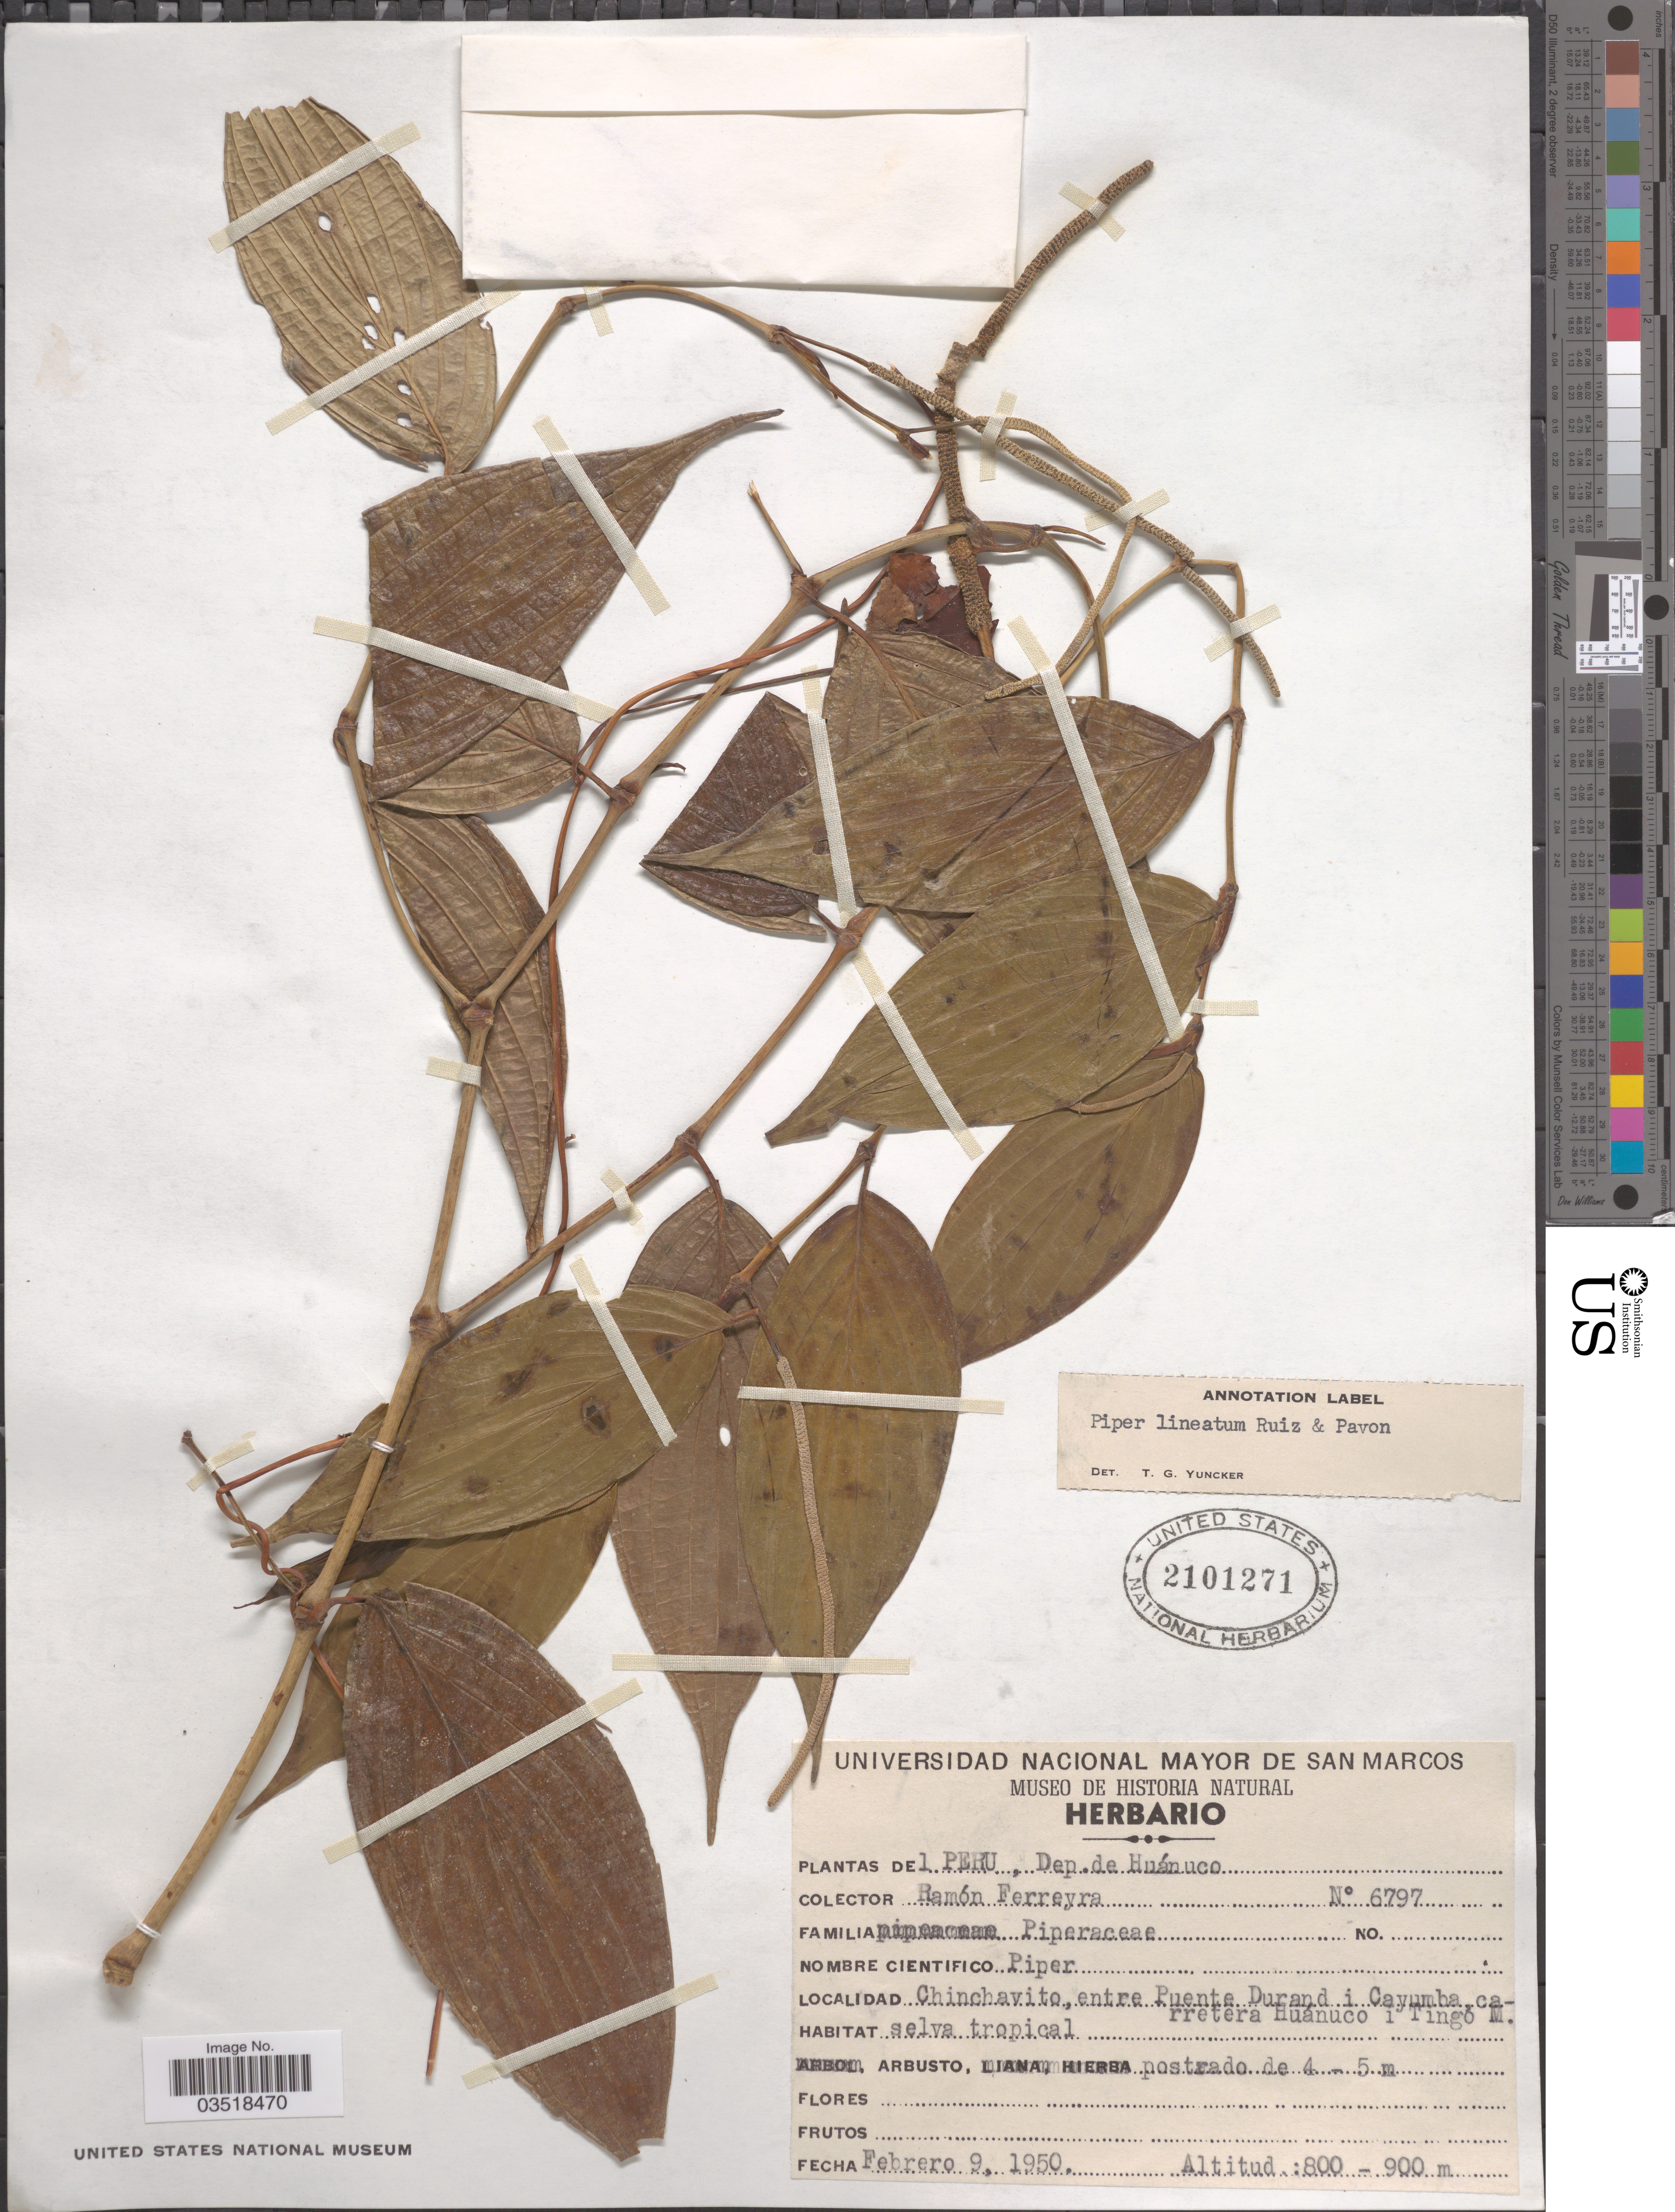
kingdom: Plantae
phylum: Tracheophyta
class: Magnoliopsida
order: Piperales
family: Piperaceae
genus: Piper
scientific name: Piper lineatum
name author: Ruiz & Pav.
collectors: R. A. Ferreyra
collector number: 6797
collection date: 1950-02-09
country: Peru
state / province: Huánuco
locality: Dep. de Huánuco. Chinchayito, entre Puente Durand i Cayumba carretera Huánuco i Tingo M.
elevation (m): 800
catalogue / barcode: US 2101271